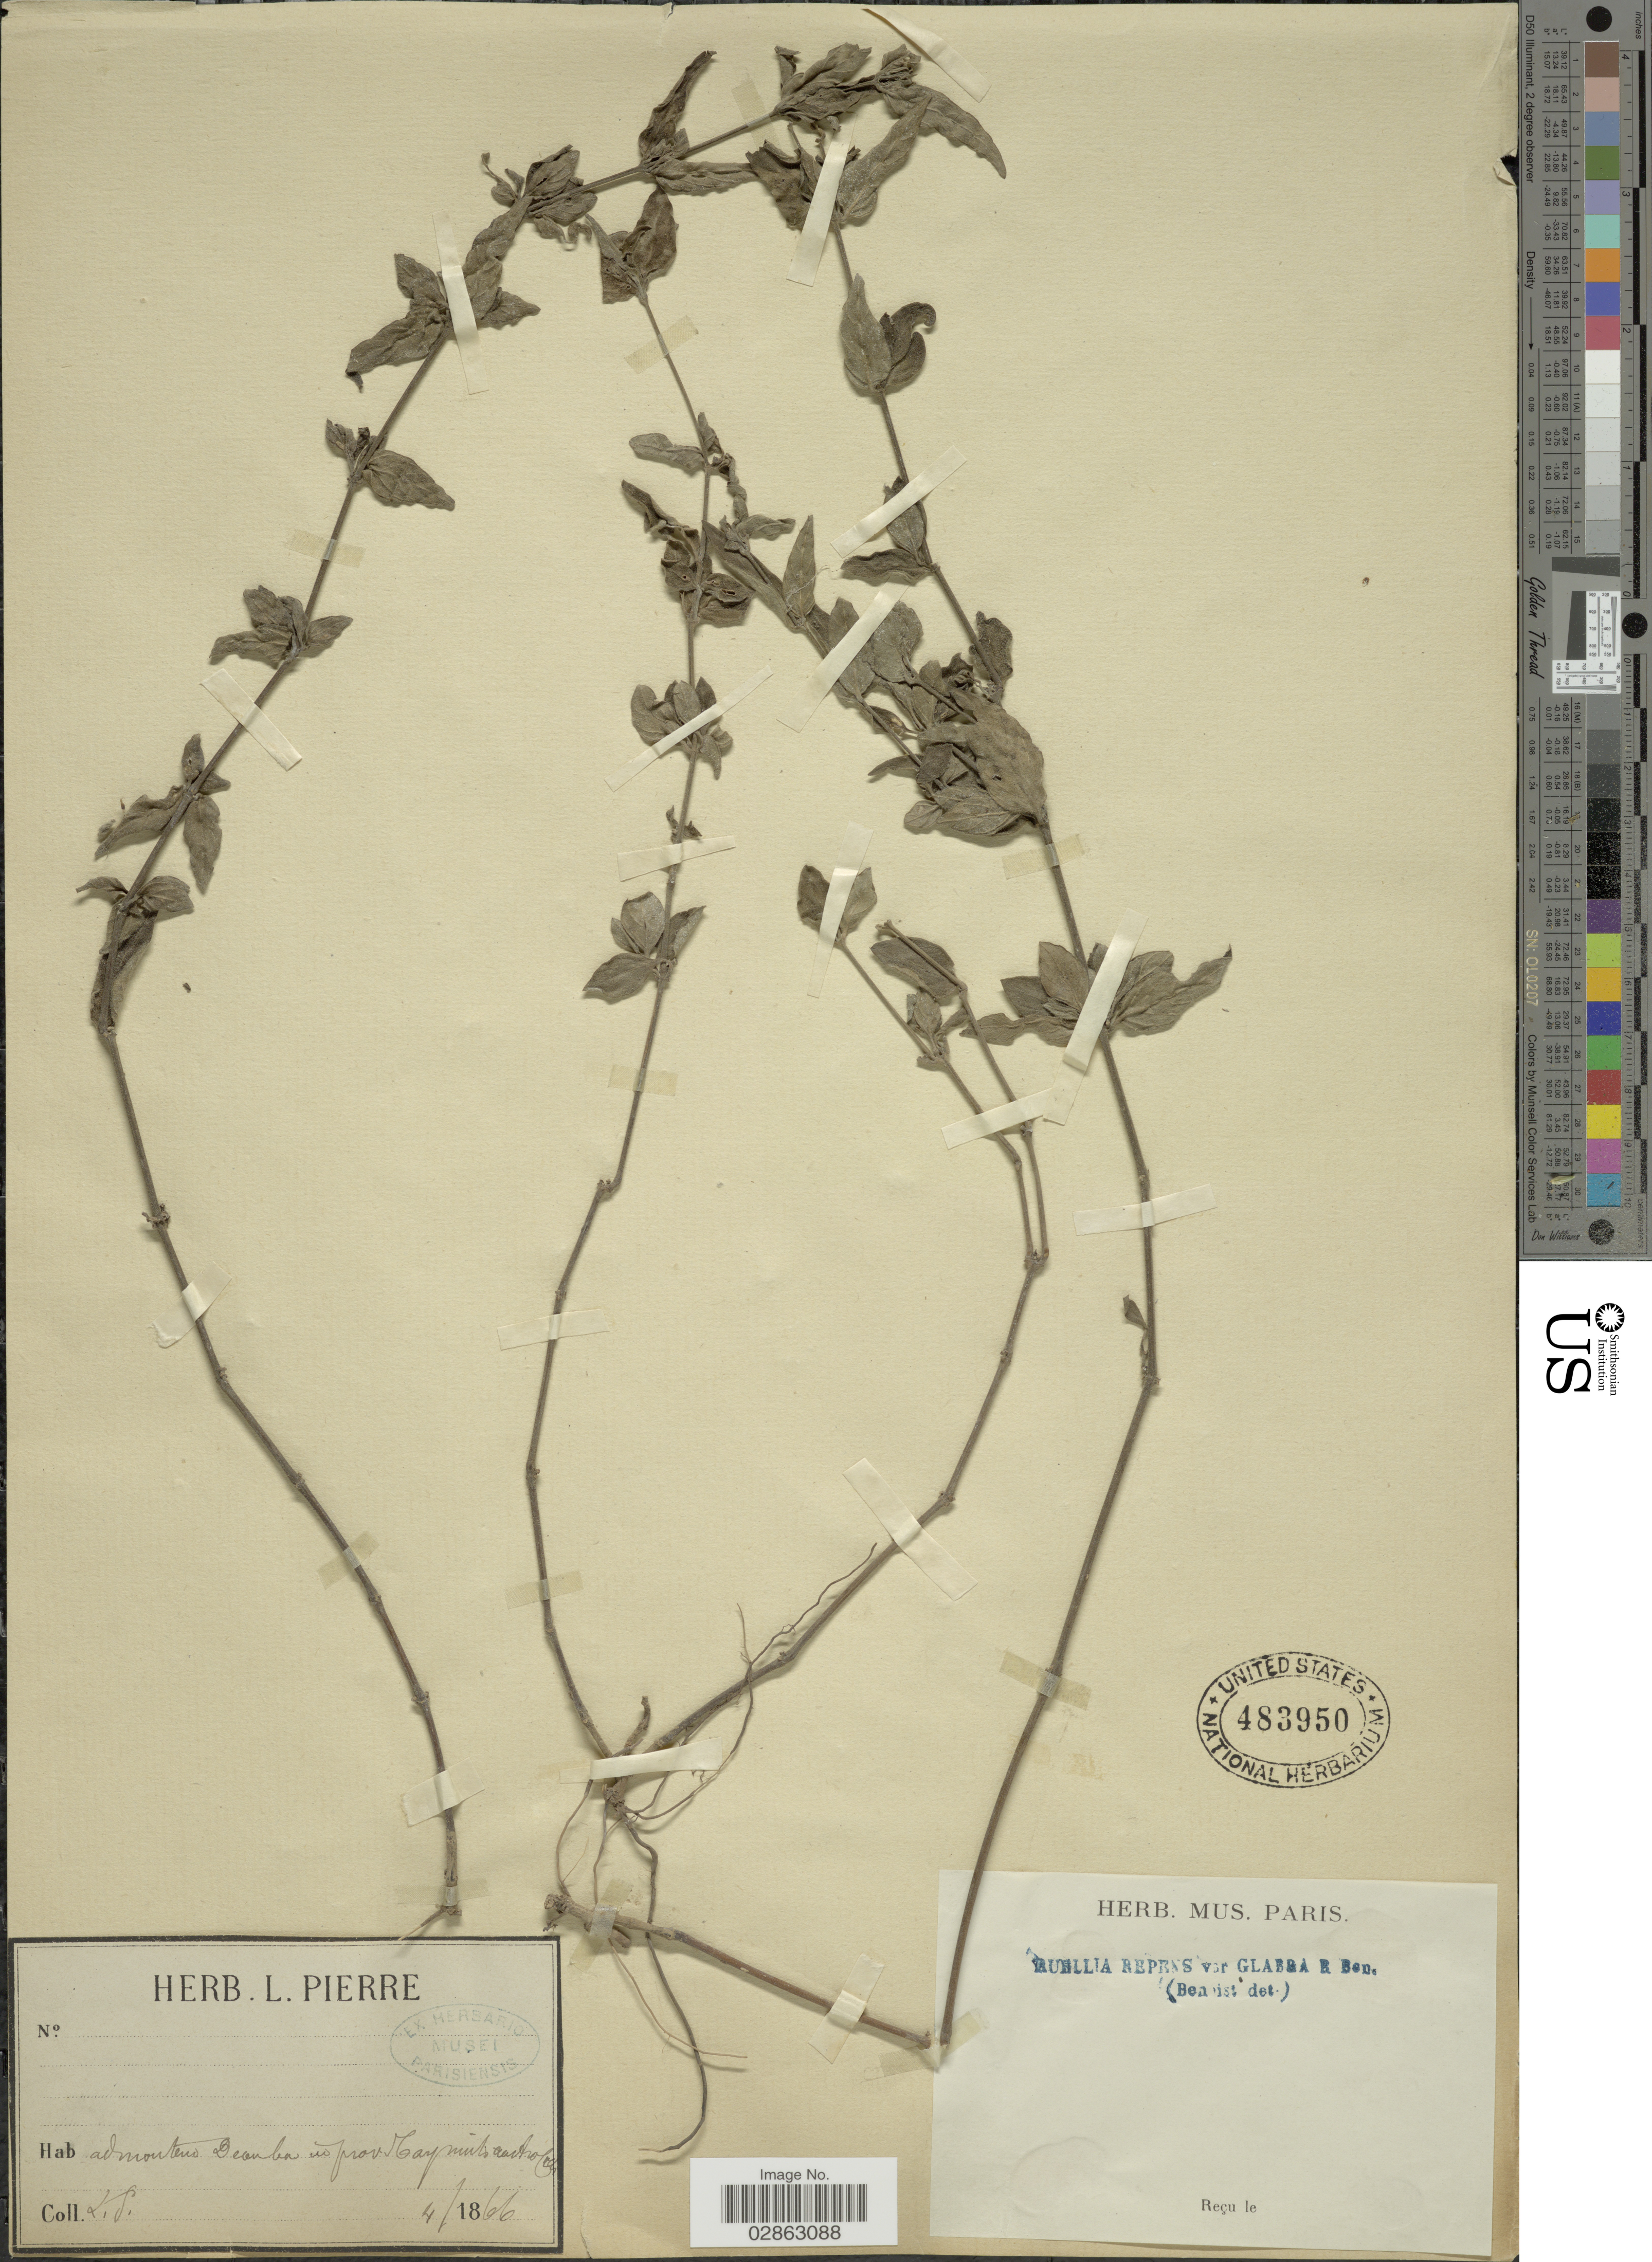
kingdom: Plantae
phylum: Tracheophyta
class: Magnoliopsida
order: Lamiales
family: Acanthaceae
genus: Ruellia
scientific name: Ruellia repens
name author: L.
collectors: L. Pierre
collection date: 1866-04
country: Vietnam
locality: ad montem Deonba in prov Tayninh aust. Coch.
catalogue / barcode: US 483950